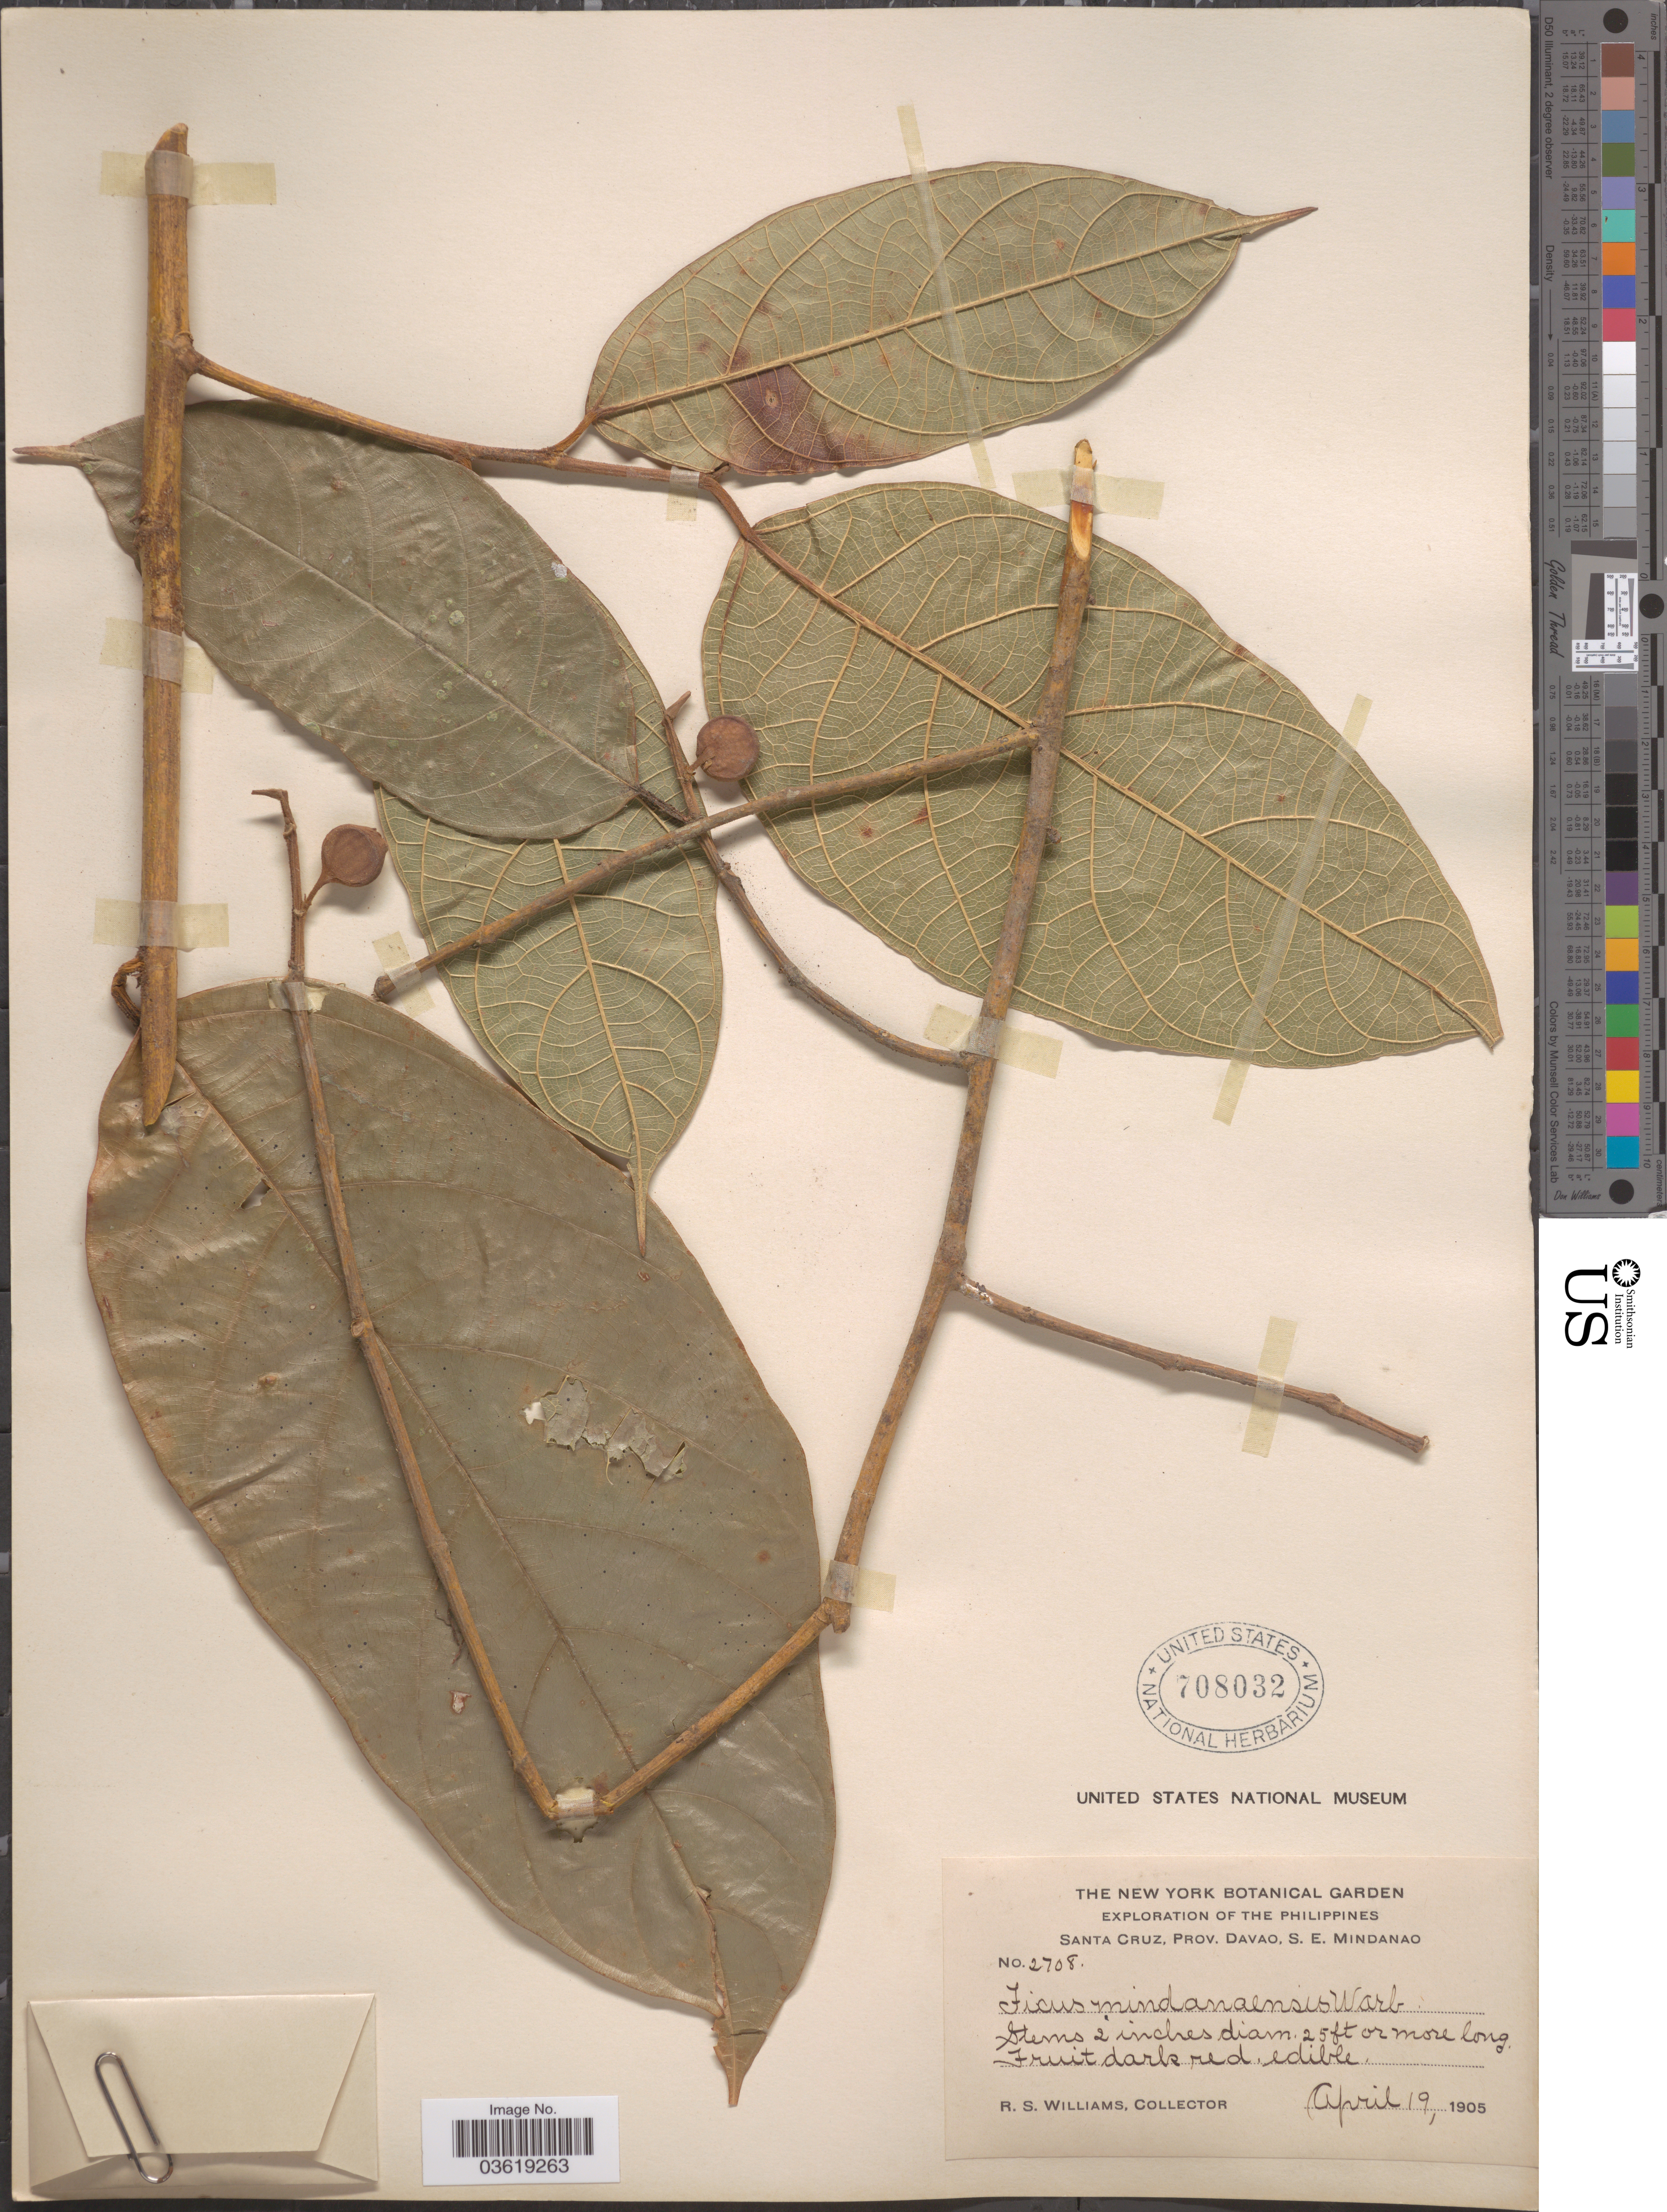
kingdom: Plantae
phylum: Tracheophyta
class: Magnoliopsida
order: Rosales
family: Moraceae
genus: Ficus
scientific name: Ficus mindanaensis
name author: Warb.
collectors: R. S. Williams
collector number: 2708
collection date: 1905-04-19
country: Philippines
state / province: Davao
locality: Santa Cruz, Prov. Davao, S.E. Mindanao.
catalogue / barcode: US 708032